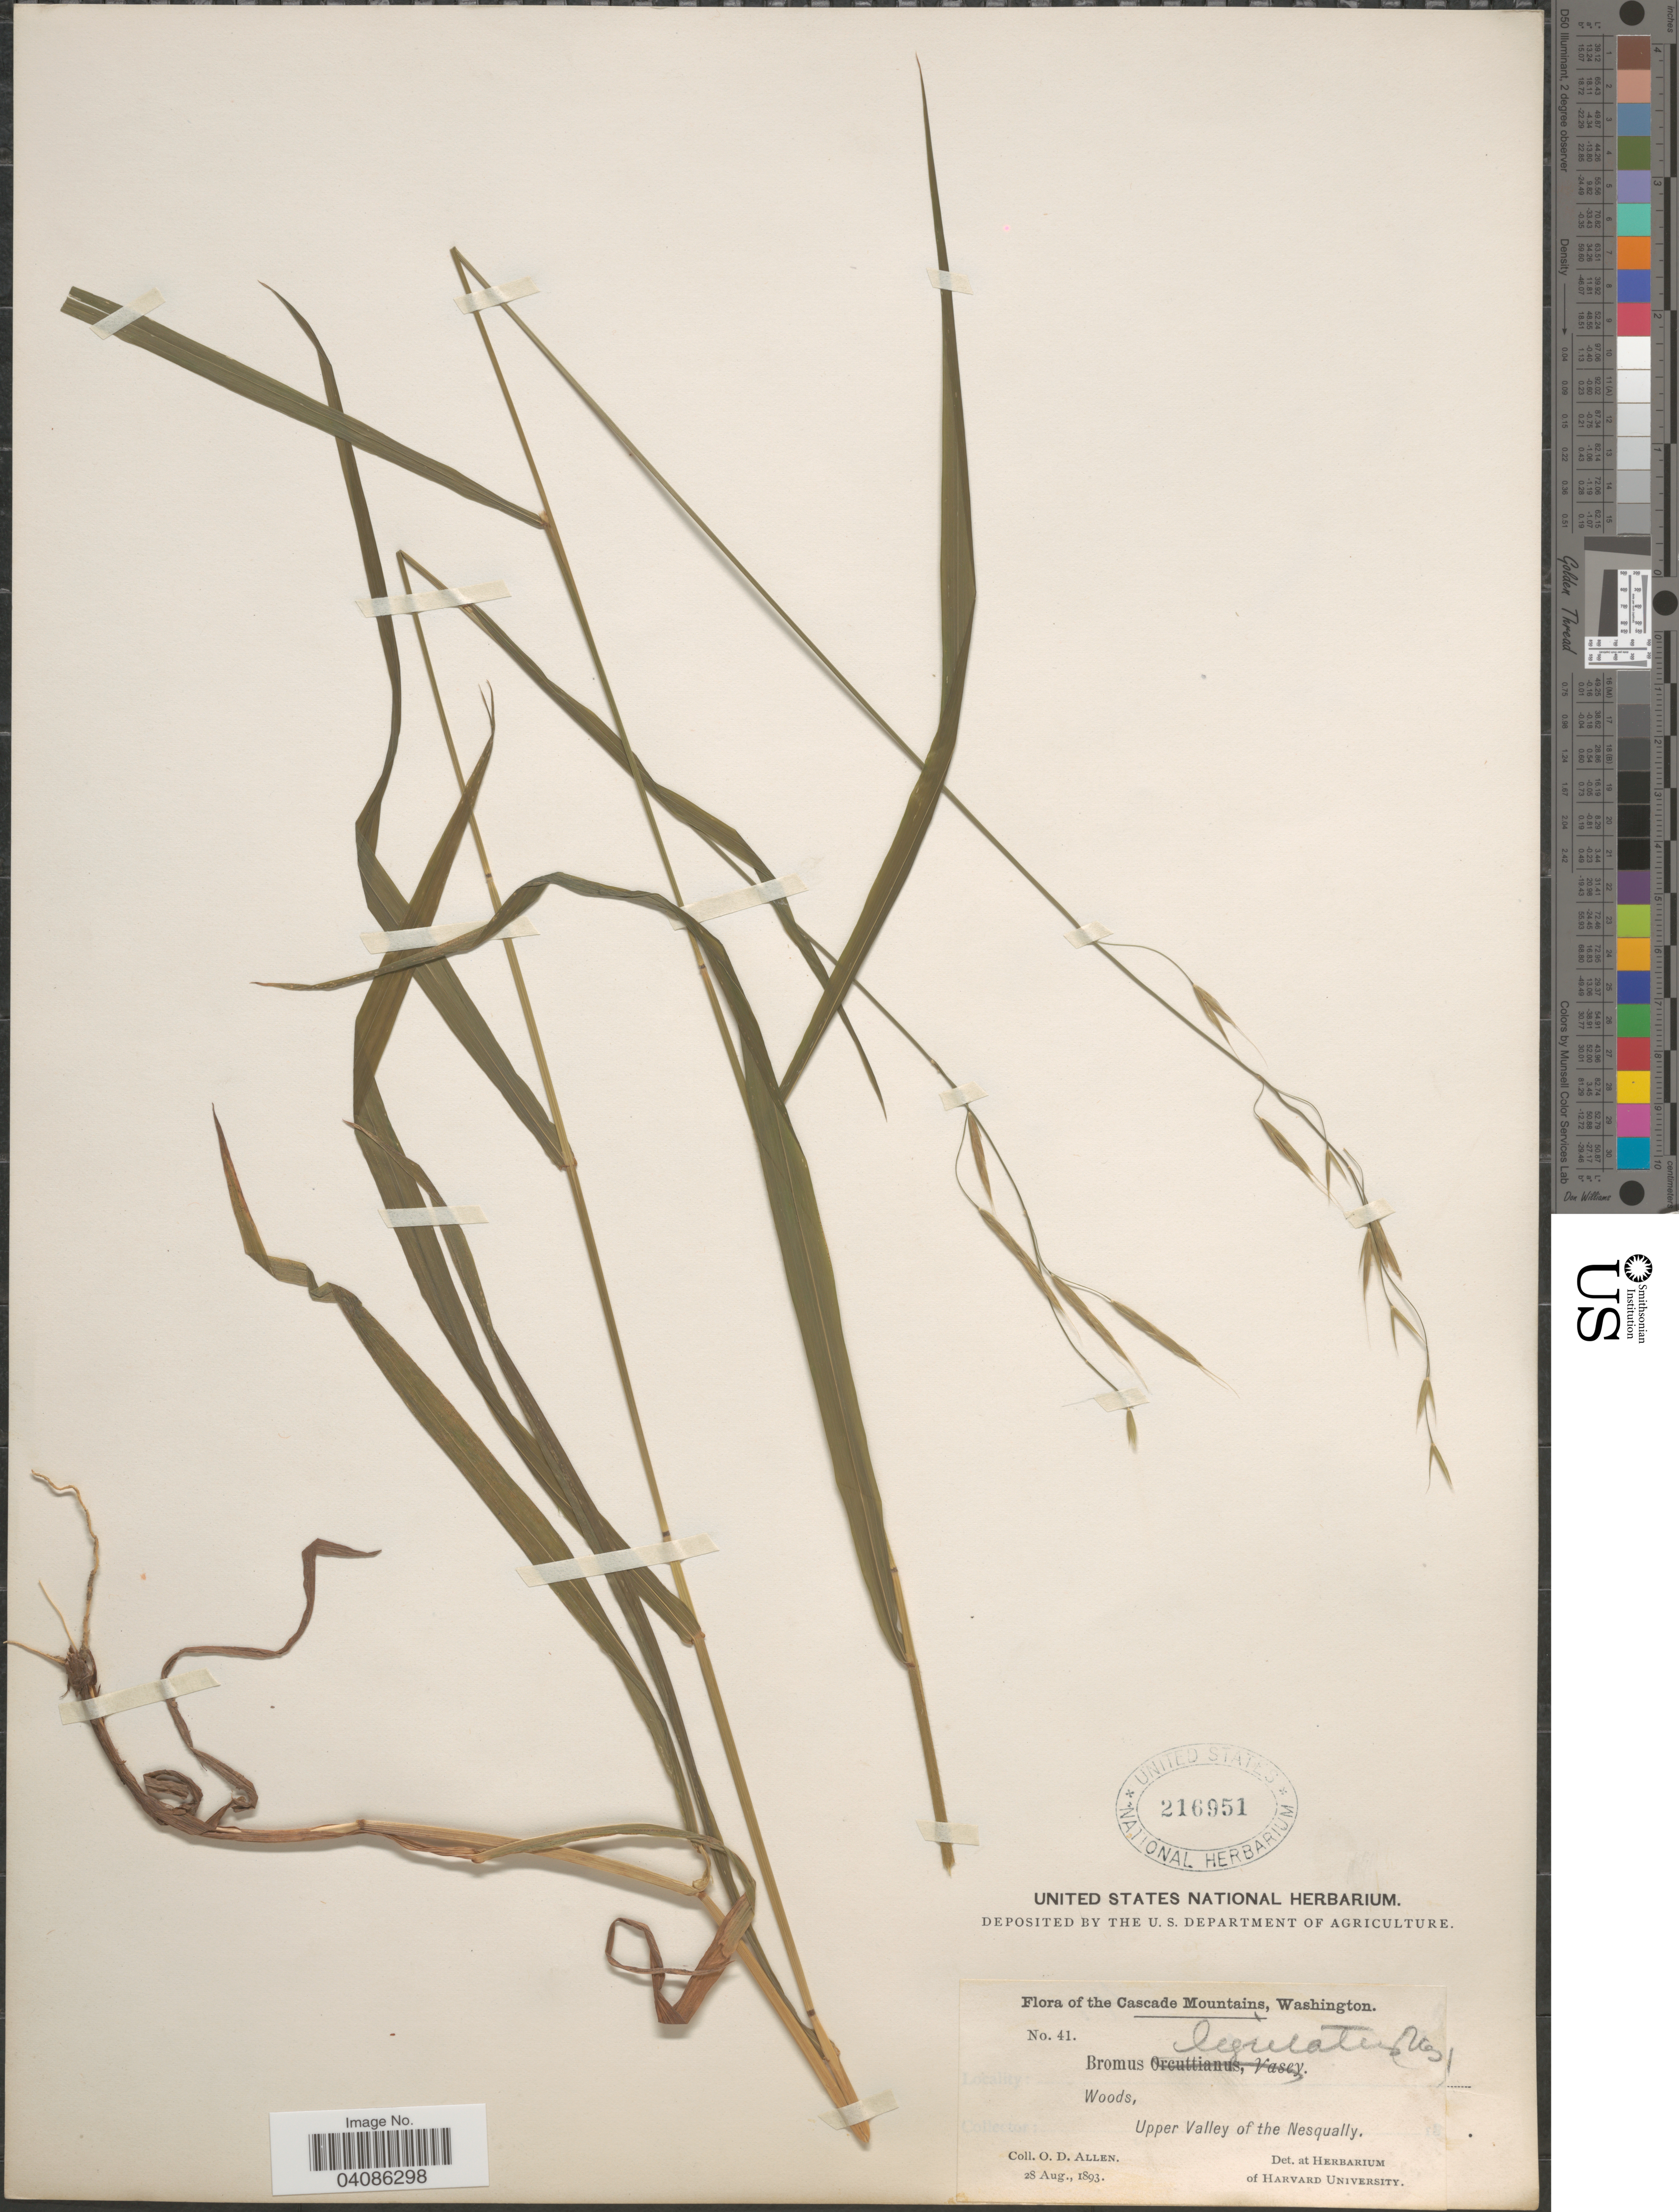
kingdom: Plantae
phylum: Tracheophyta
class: Liliopsida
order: Poales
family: Poaceae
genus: Bromus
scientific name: Bromus vulgaris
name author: (Hook.) Shear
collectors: O. D. Allen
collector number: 41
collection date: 1893-08-28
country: United States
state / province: Washington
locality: The Cascade Mountains. Woods, Upper Valley of the Nesqually.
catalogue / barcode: US 216951